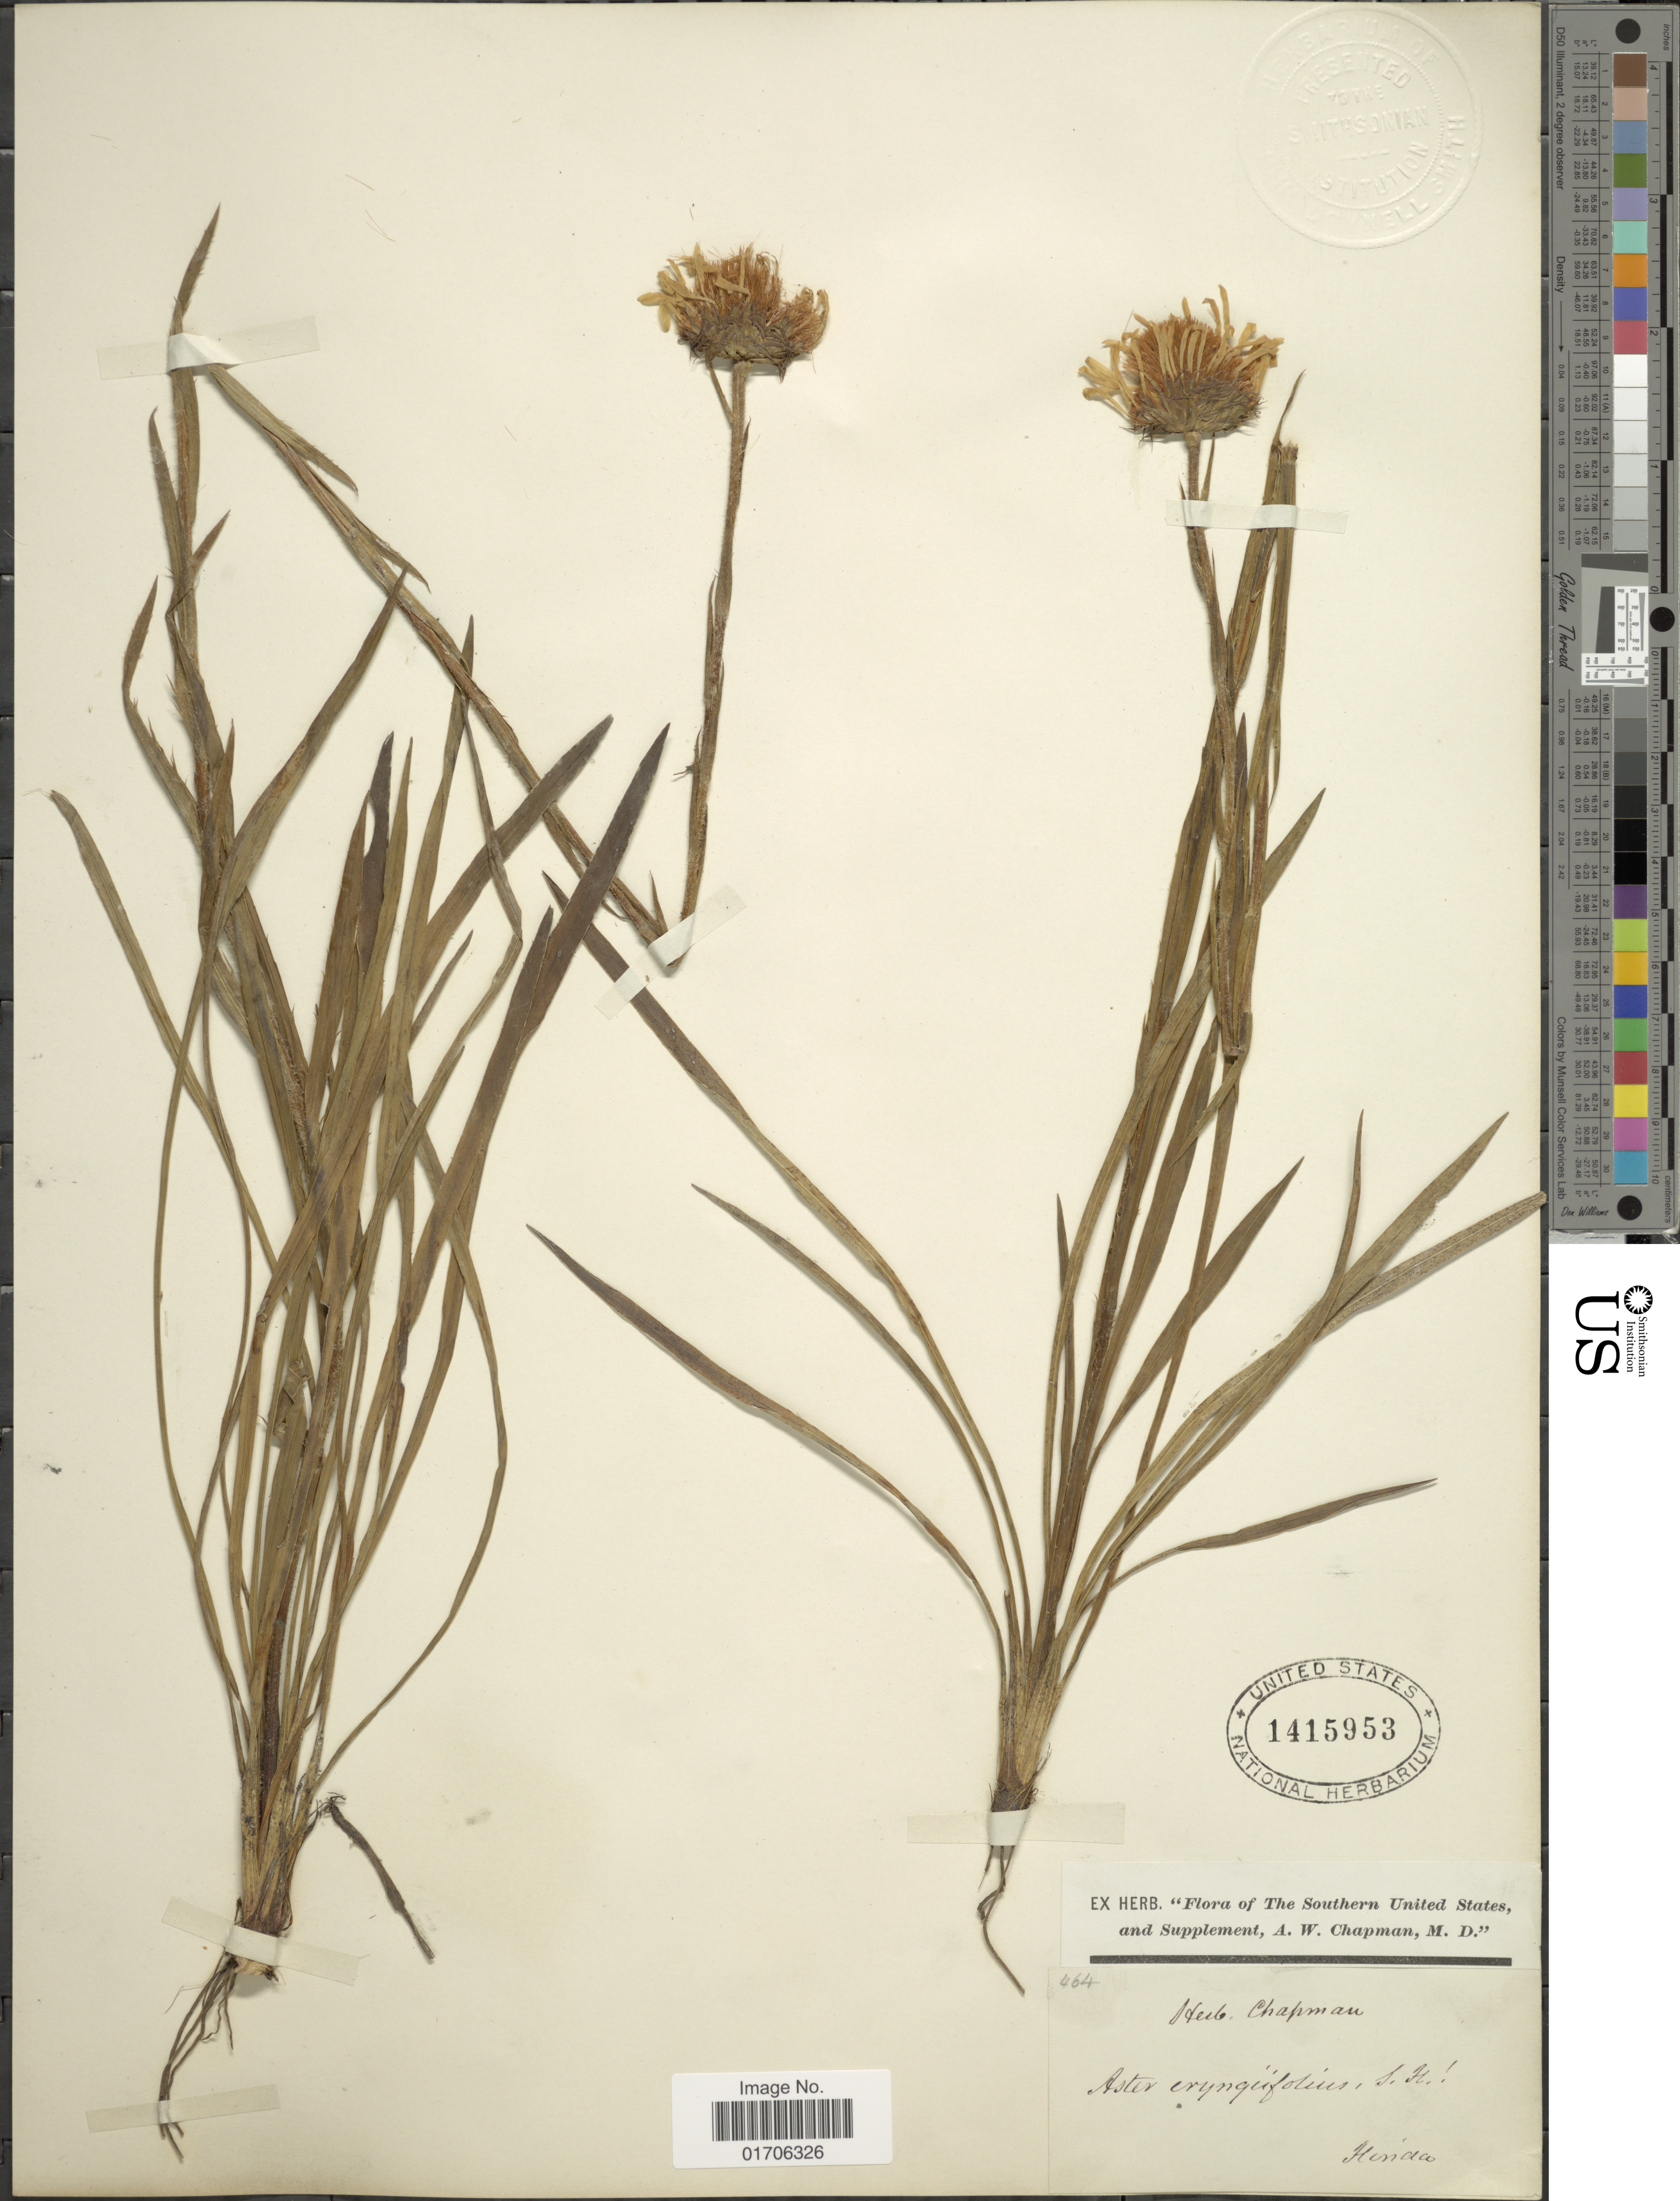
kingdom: Plantae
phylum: Tracheophyta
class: Magnoliopsida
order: Asterales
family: Asteraceae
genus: Eurybia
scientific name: Eurybia eryngiifolia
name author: (Torr. & A. Gray) G.L. Nesom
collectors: A. W. Chapman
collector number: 464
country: United States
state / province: Florida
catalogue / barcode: US 1415953